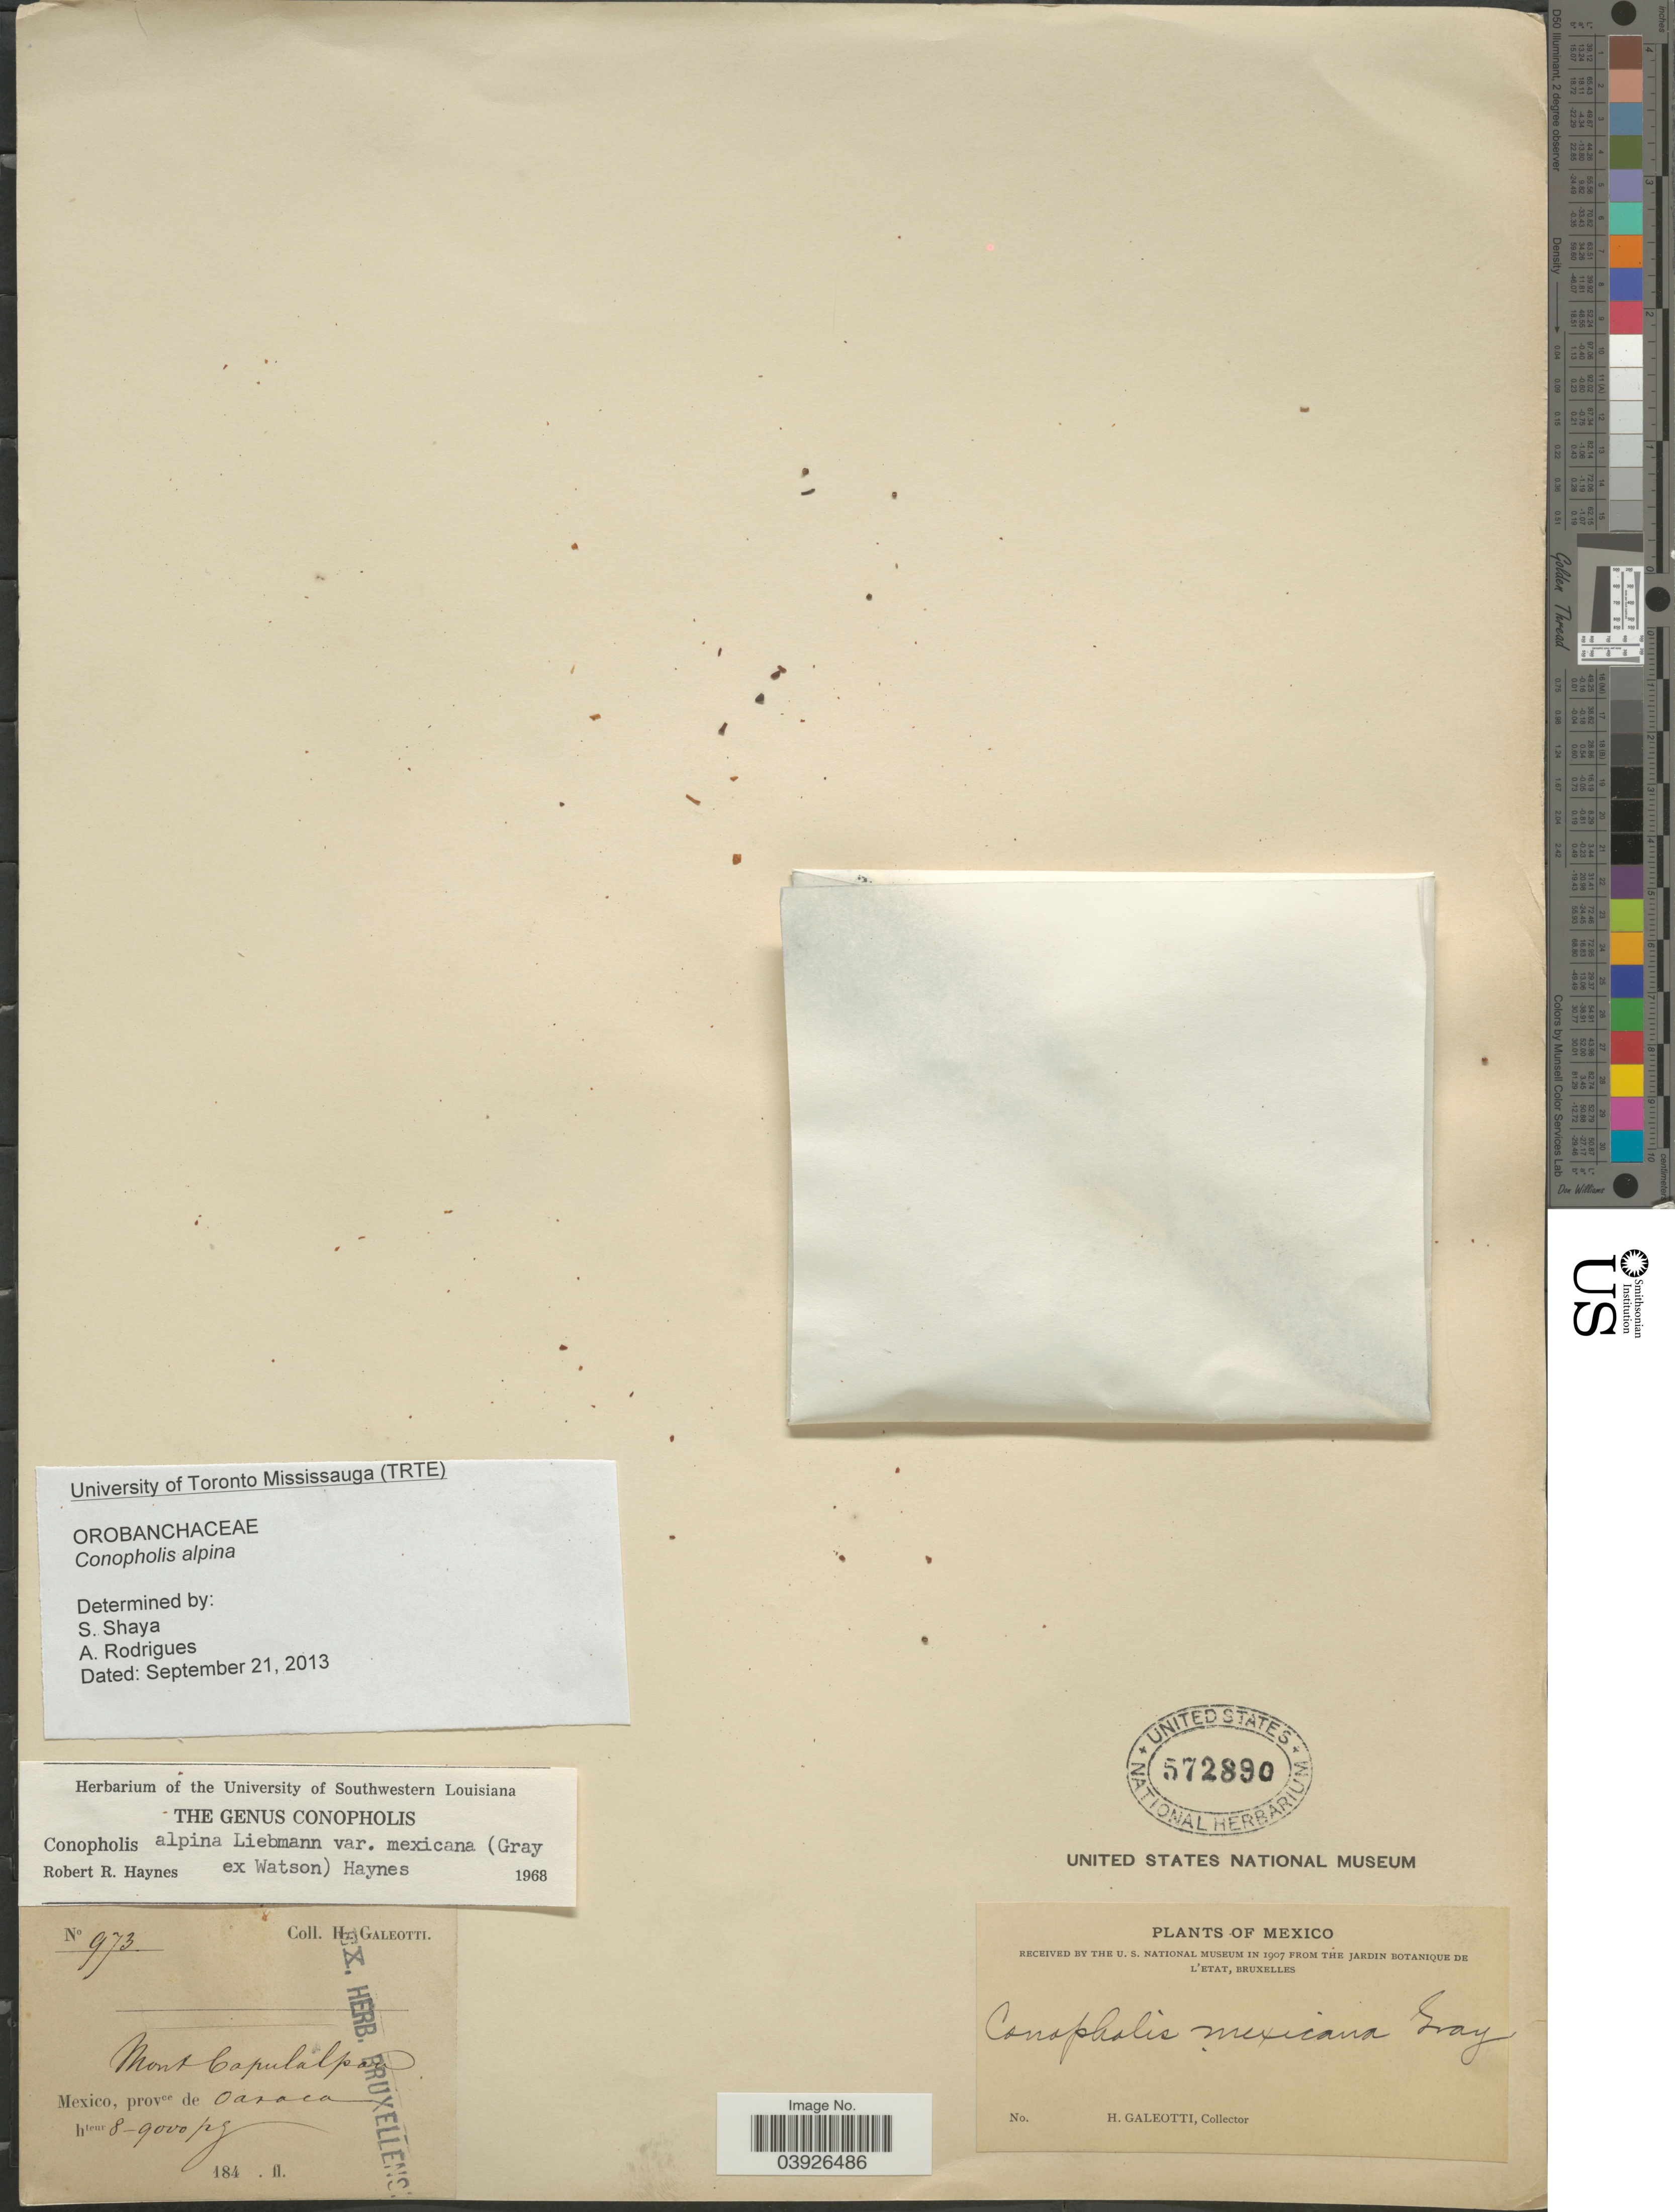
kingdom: Plantae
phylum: Tracheophyta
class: Magnoliopsida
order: Lamiales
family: Orobanchaceae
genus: Conopholis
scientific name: Conopholis alpina var. mexicana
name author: (A. Gray ex S. Watson) R.R. Haynes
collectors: H. G. Galeotti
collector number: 973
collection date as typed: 184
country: Mexico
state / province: Oaxaca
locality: Mont Capulalpan.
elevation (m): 2438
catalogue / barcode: US 572890